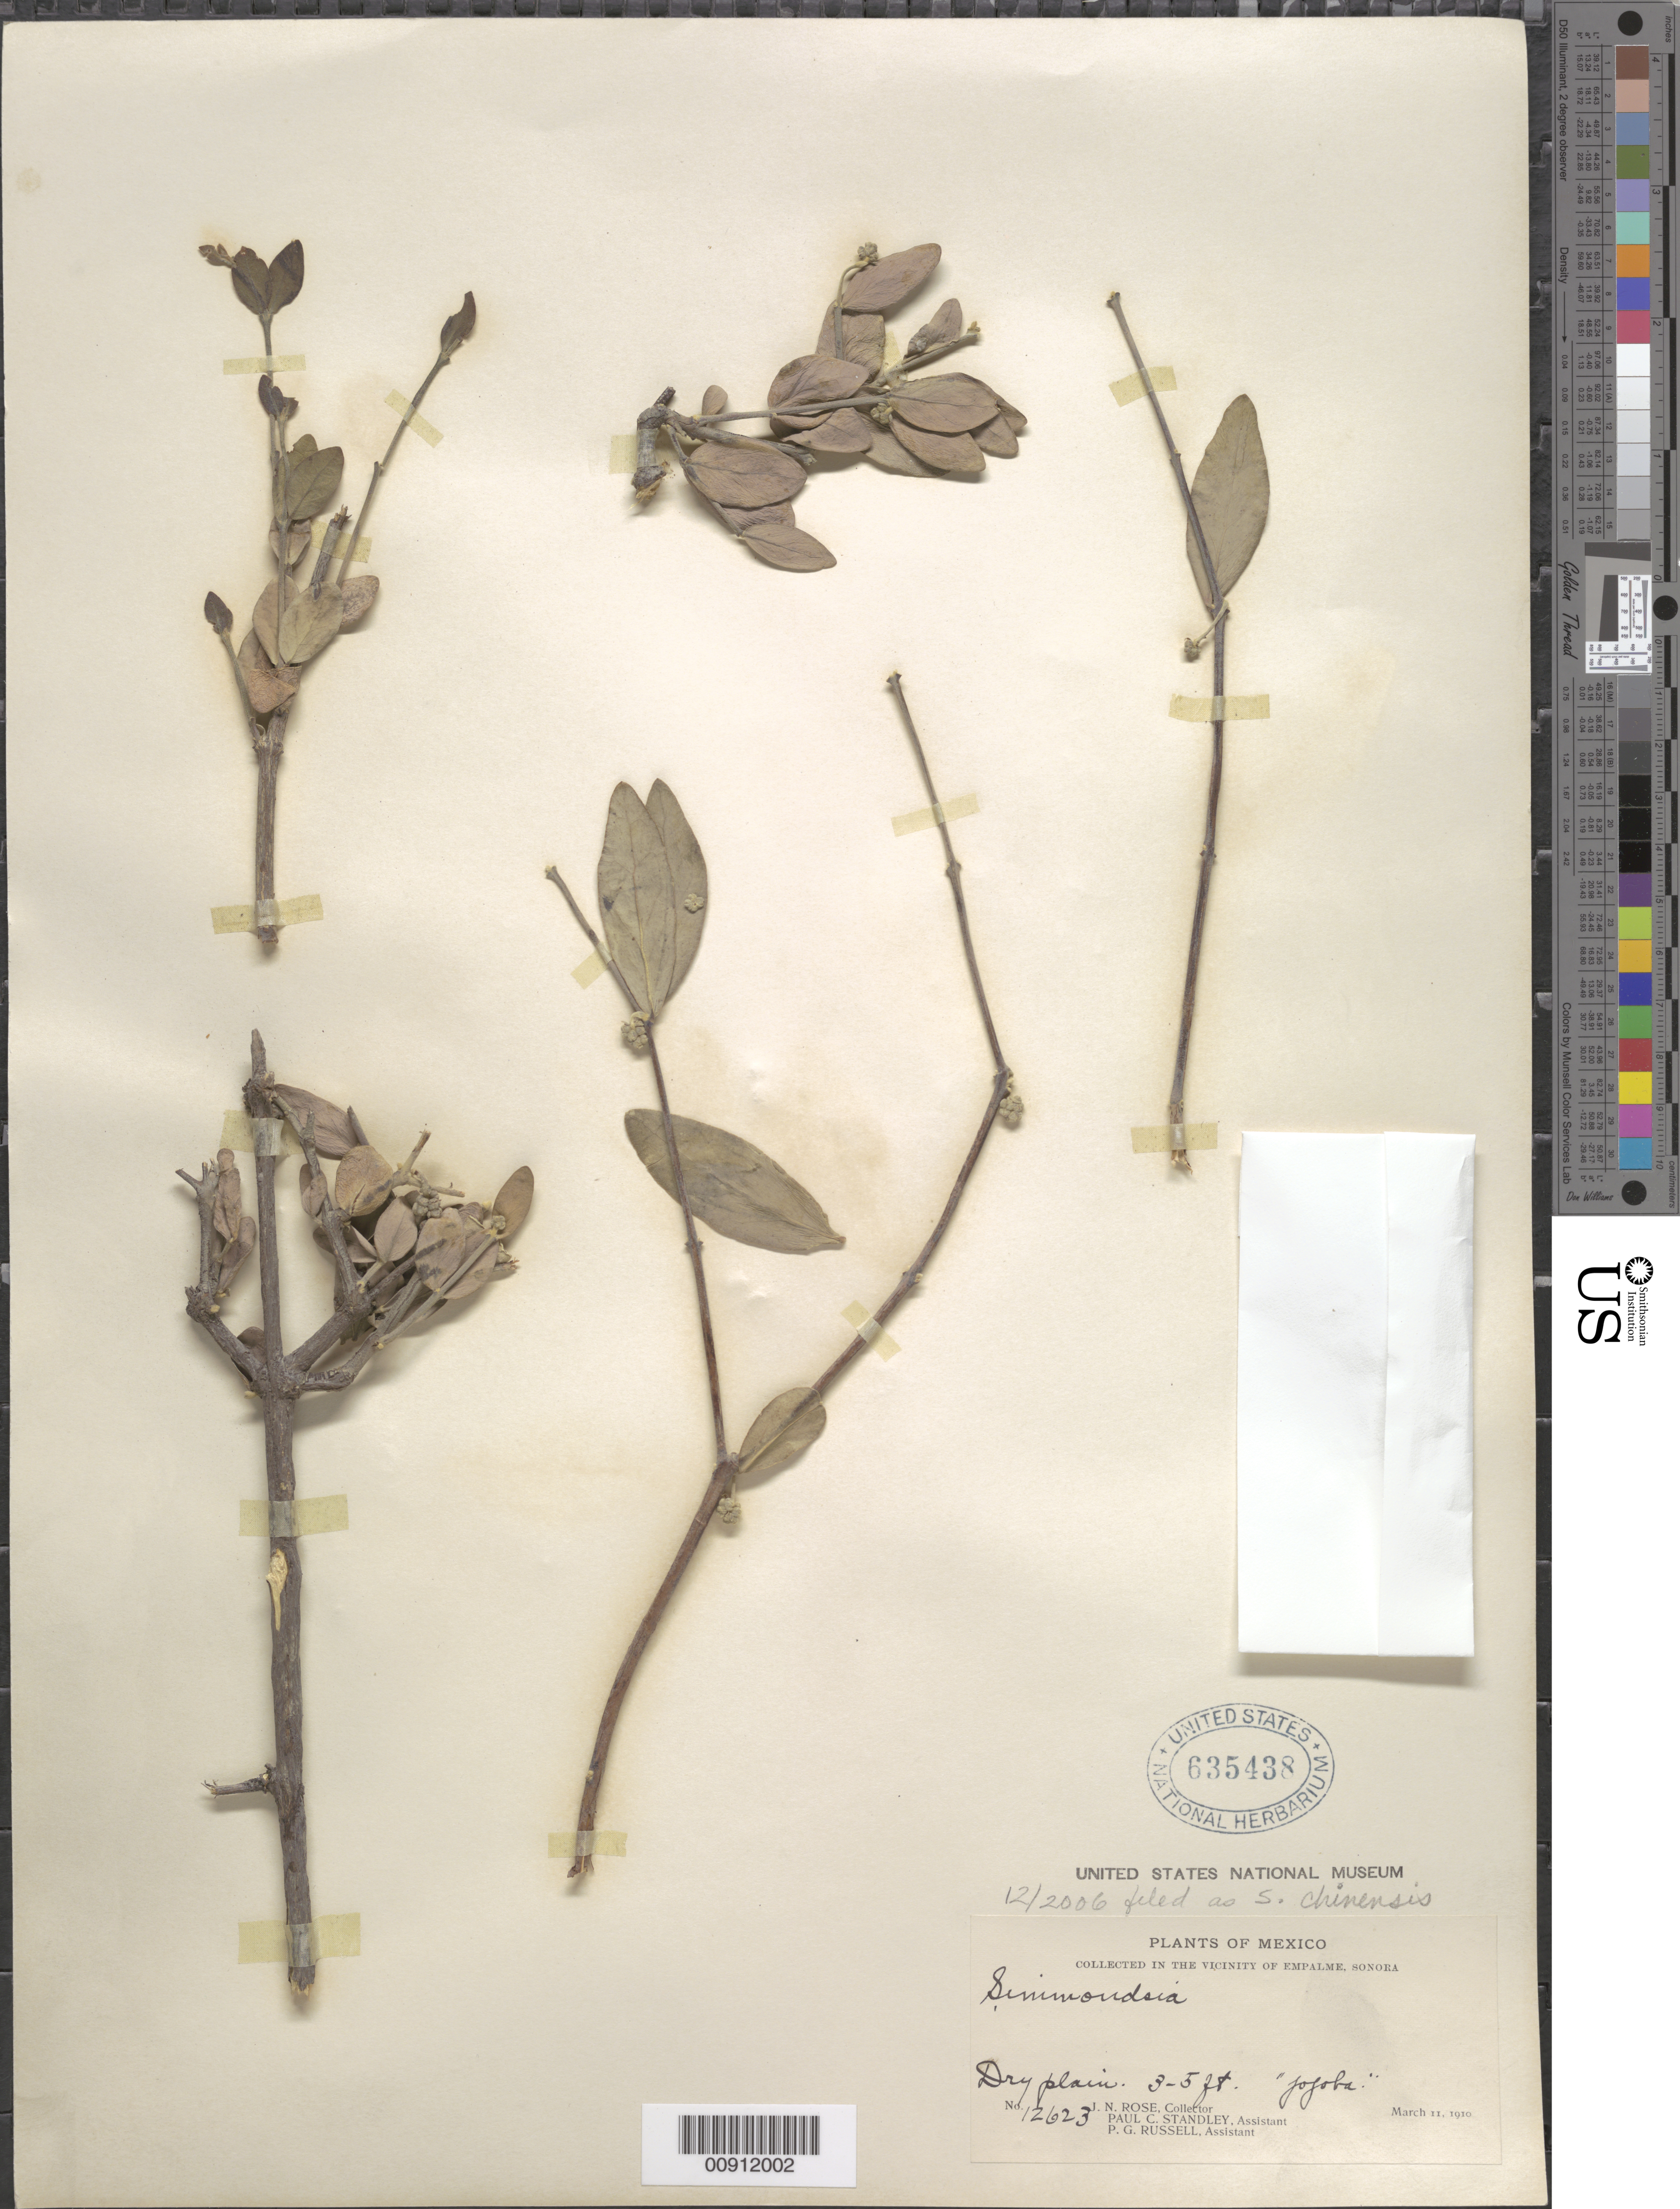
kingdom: Plantae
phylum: Tracheophyta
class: Magnoliopsida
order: Caryophyllales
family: Simmondsiaceae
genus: Simmondsia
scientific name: Simmondsia chinensis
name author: (Link) C.K. Schneid.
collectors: J. N. Rose, P. C. Standley & P. G. Russell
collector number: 12623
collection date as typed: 11 Mar 1910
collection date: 1910-03-11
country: Mexico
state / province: Sonora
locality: Vicinity of Empalme, Sonora.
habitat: Dry plain.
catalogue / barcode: US 635438